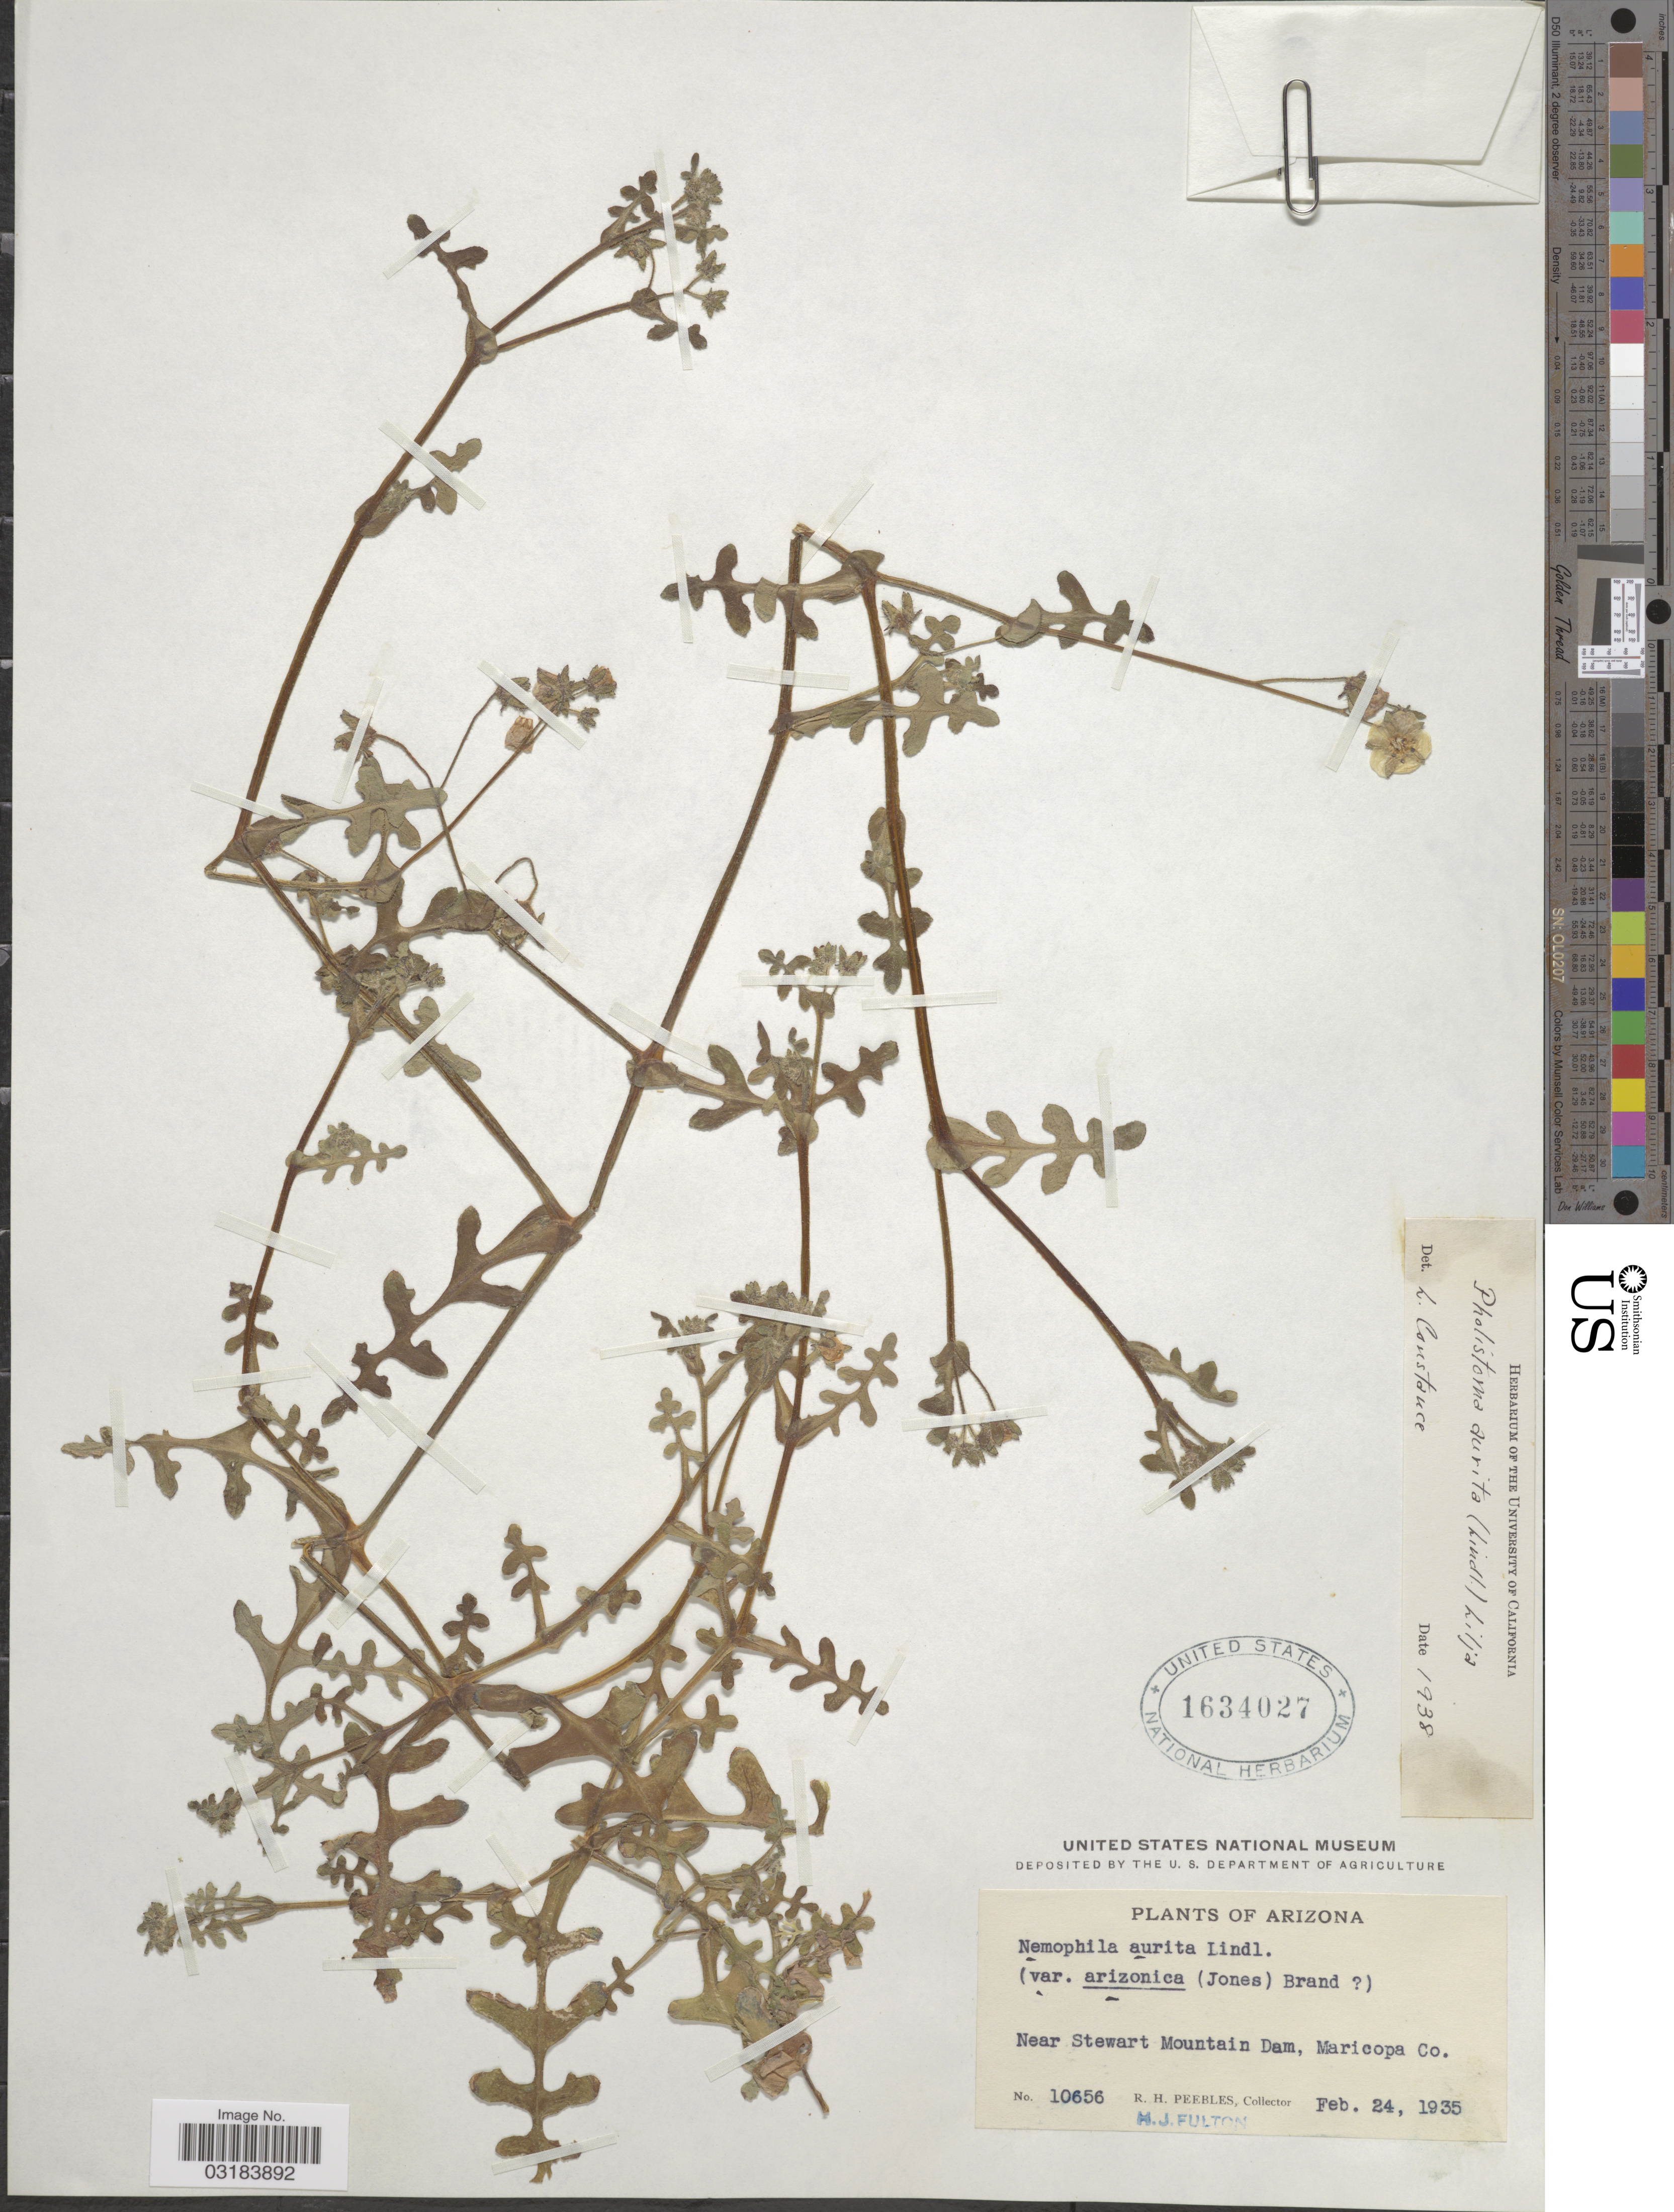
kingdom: Plantae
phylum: Tracheophyta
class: Magnoliopsida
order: Boraginales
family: Hydrophyllaceae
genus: Pholistoma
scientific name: Pholistoma auritum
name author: (Lindl.) Lilja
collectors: R. H. Peebles & H. Fulton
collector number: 10656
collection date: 1935-02-24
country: United States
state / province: Arizona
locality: Near Stewart Mountain Dam, Maricopa Co.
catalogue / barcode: US 1634027